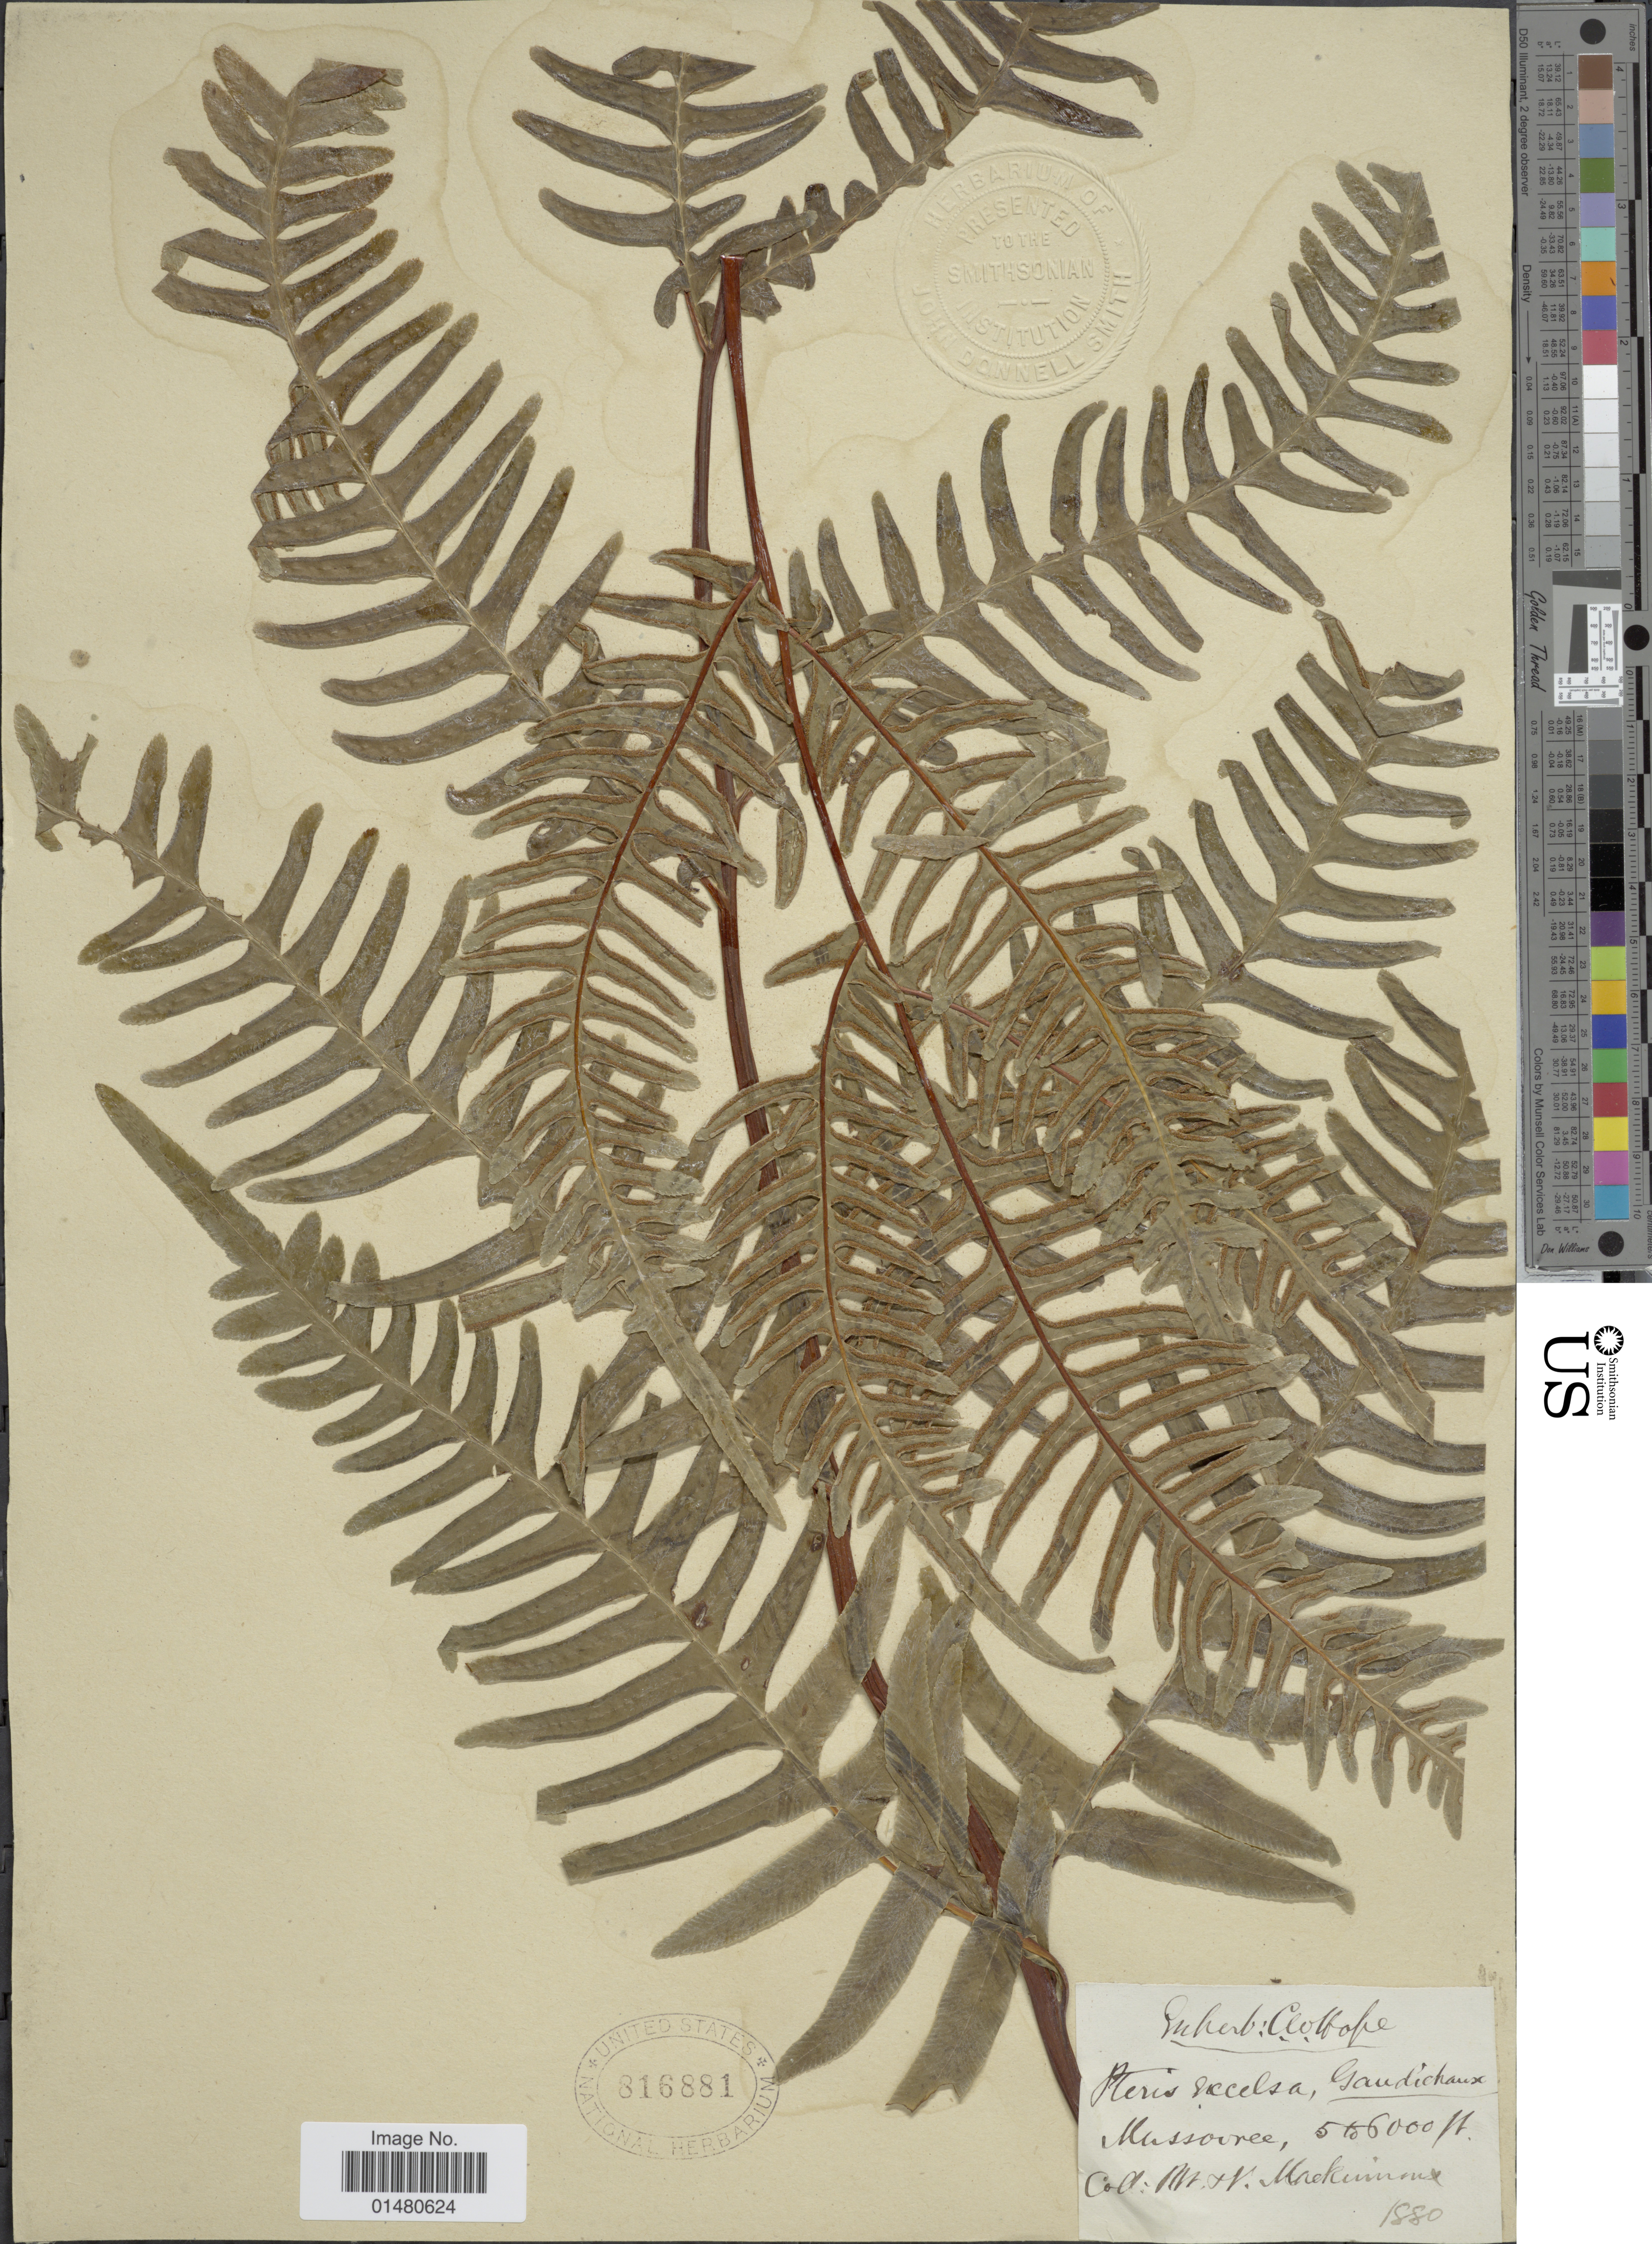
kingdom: Plantae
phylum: Tracheophyta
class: Polypodiopsida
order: Polypodiales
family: Pteridaceae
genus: Pteris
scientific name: Pteris excelsa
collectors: M. Mackinnon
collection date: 1880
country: India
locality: Mussooree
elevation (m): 1524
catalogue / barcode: US 816881